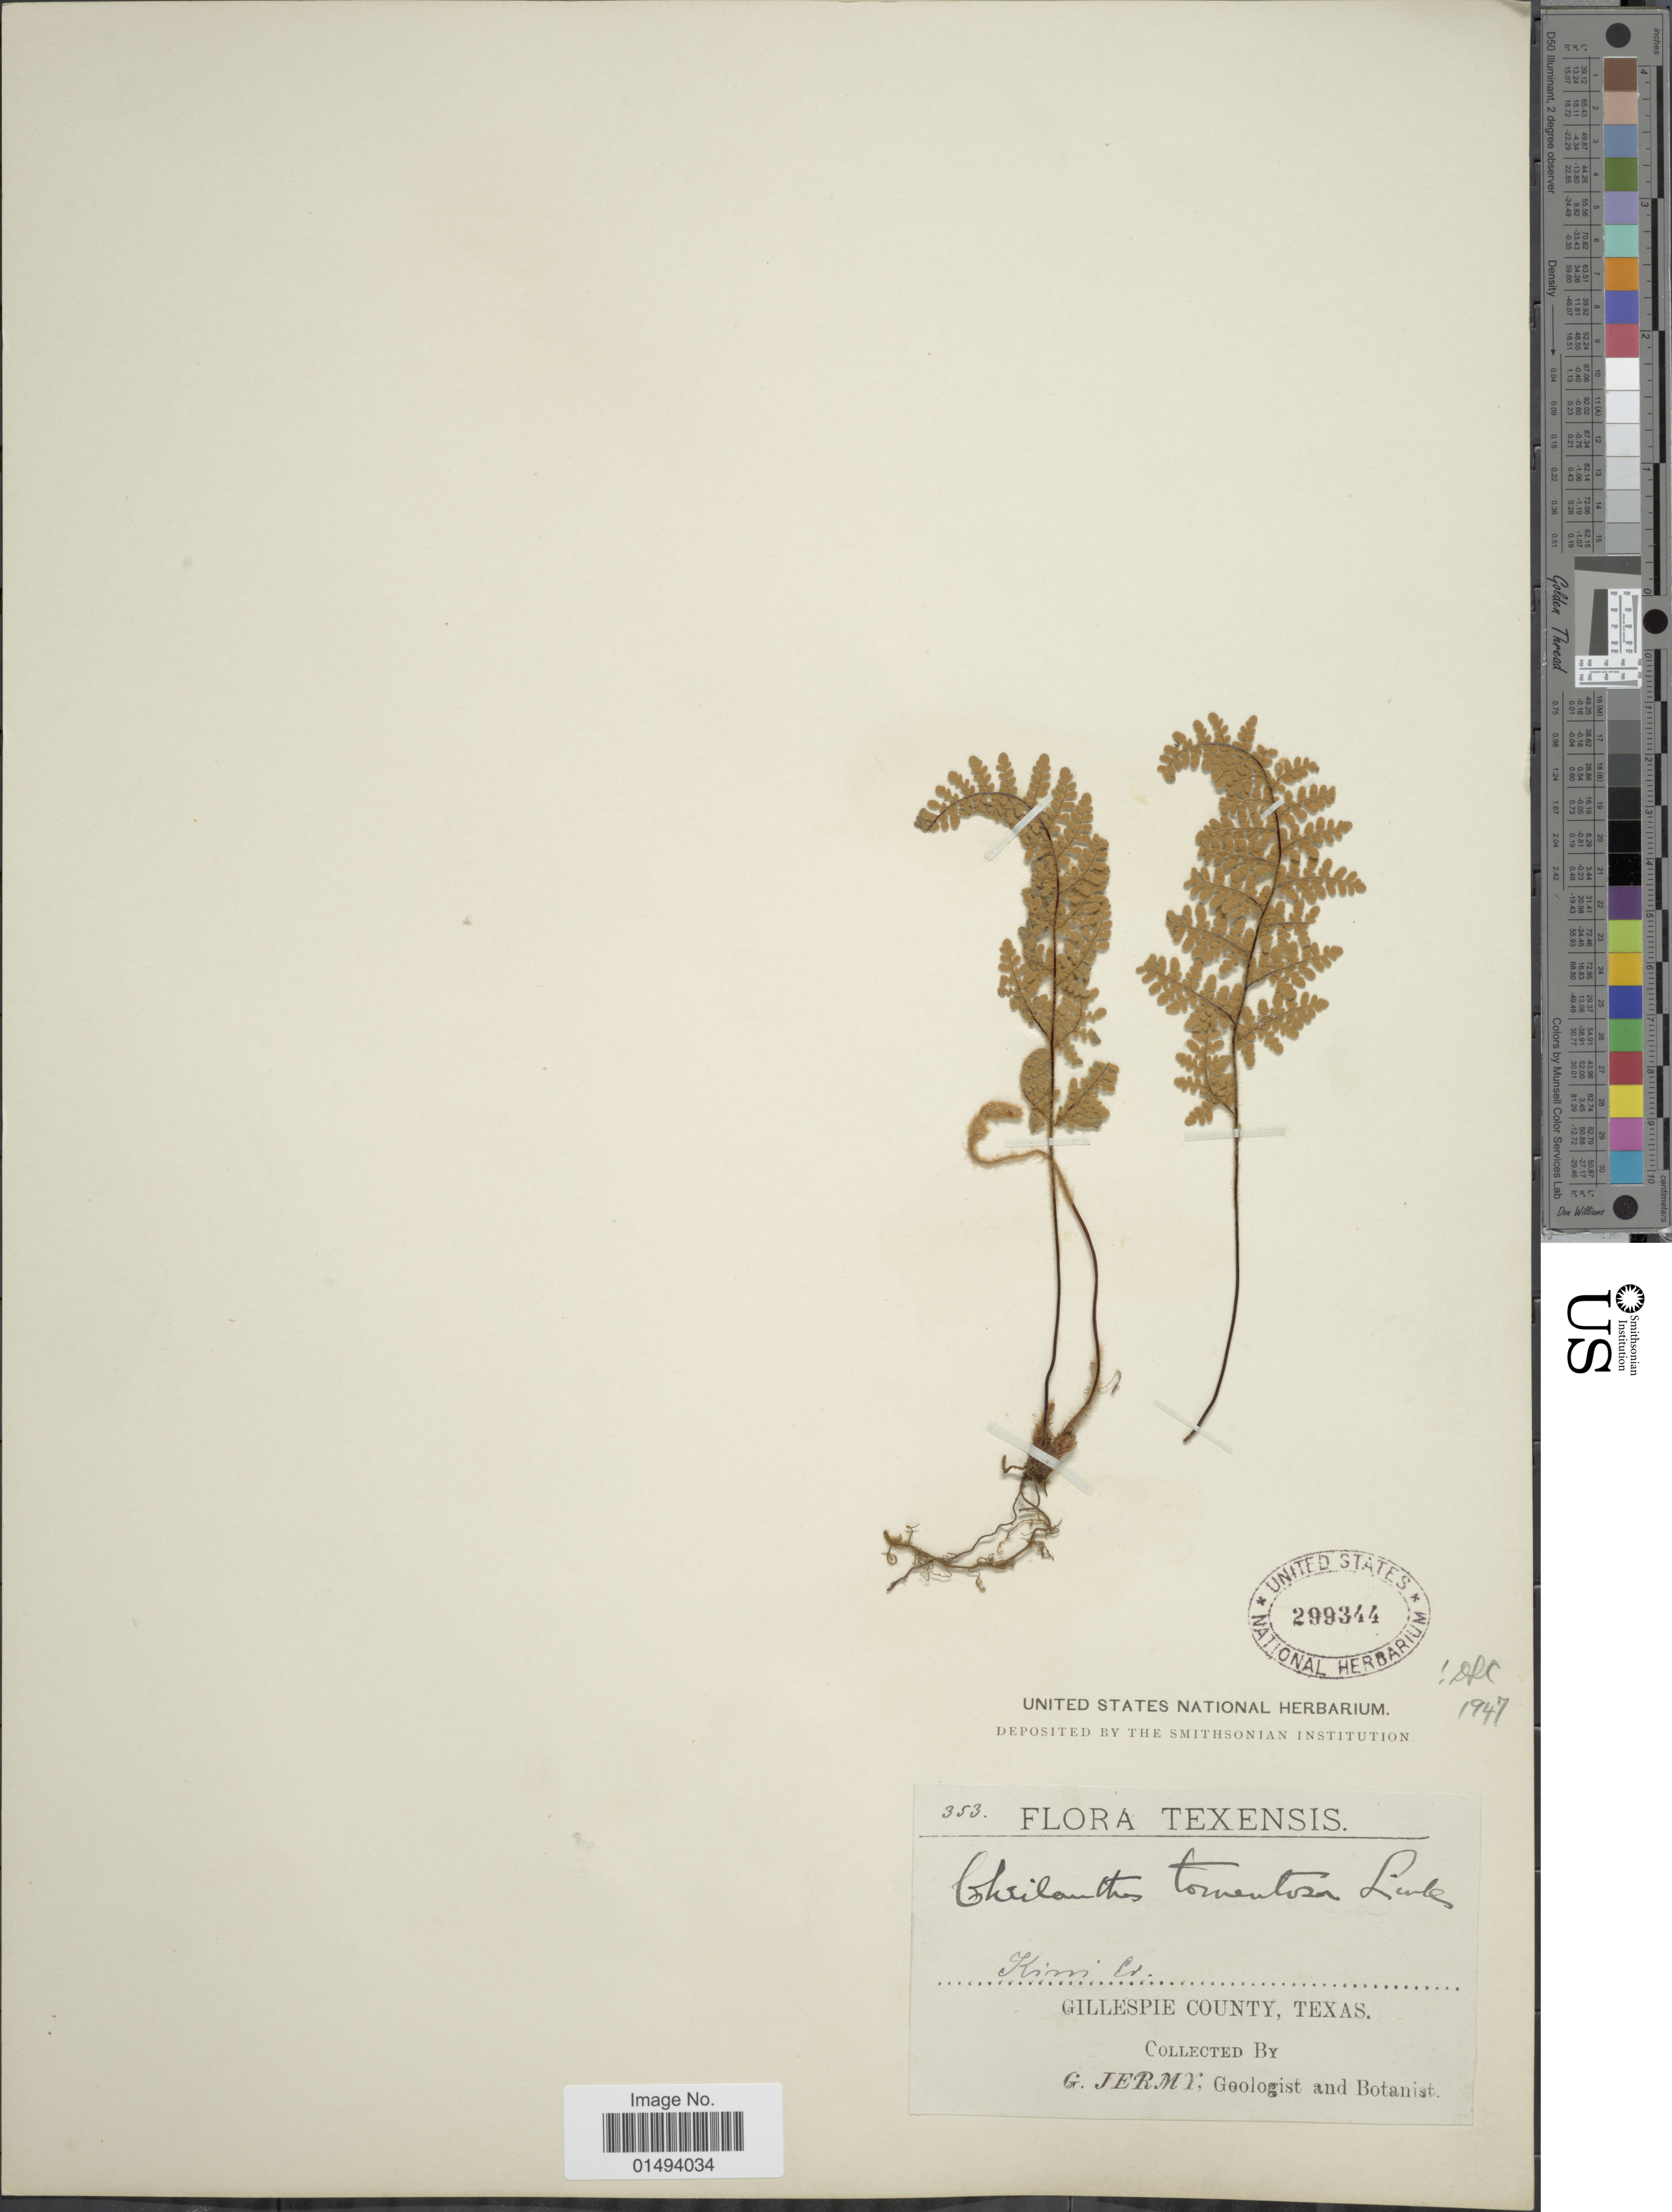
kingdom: Plantae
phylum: Tracheophyta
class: Polypodiopsida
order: Polypodiales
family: Pteridaceae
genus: Myriopteris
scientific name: Myriopteris tomentosa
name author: (Link) Fée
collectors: G. Jermy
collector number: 353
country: United States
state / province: Texas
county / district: Gillespie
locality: Texensis, Gillespie County, Kini Cr.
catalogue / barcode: US 299344